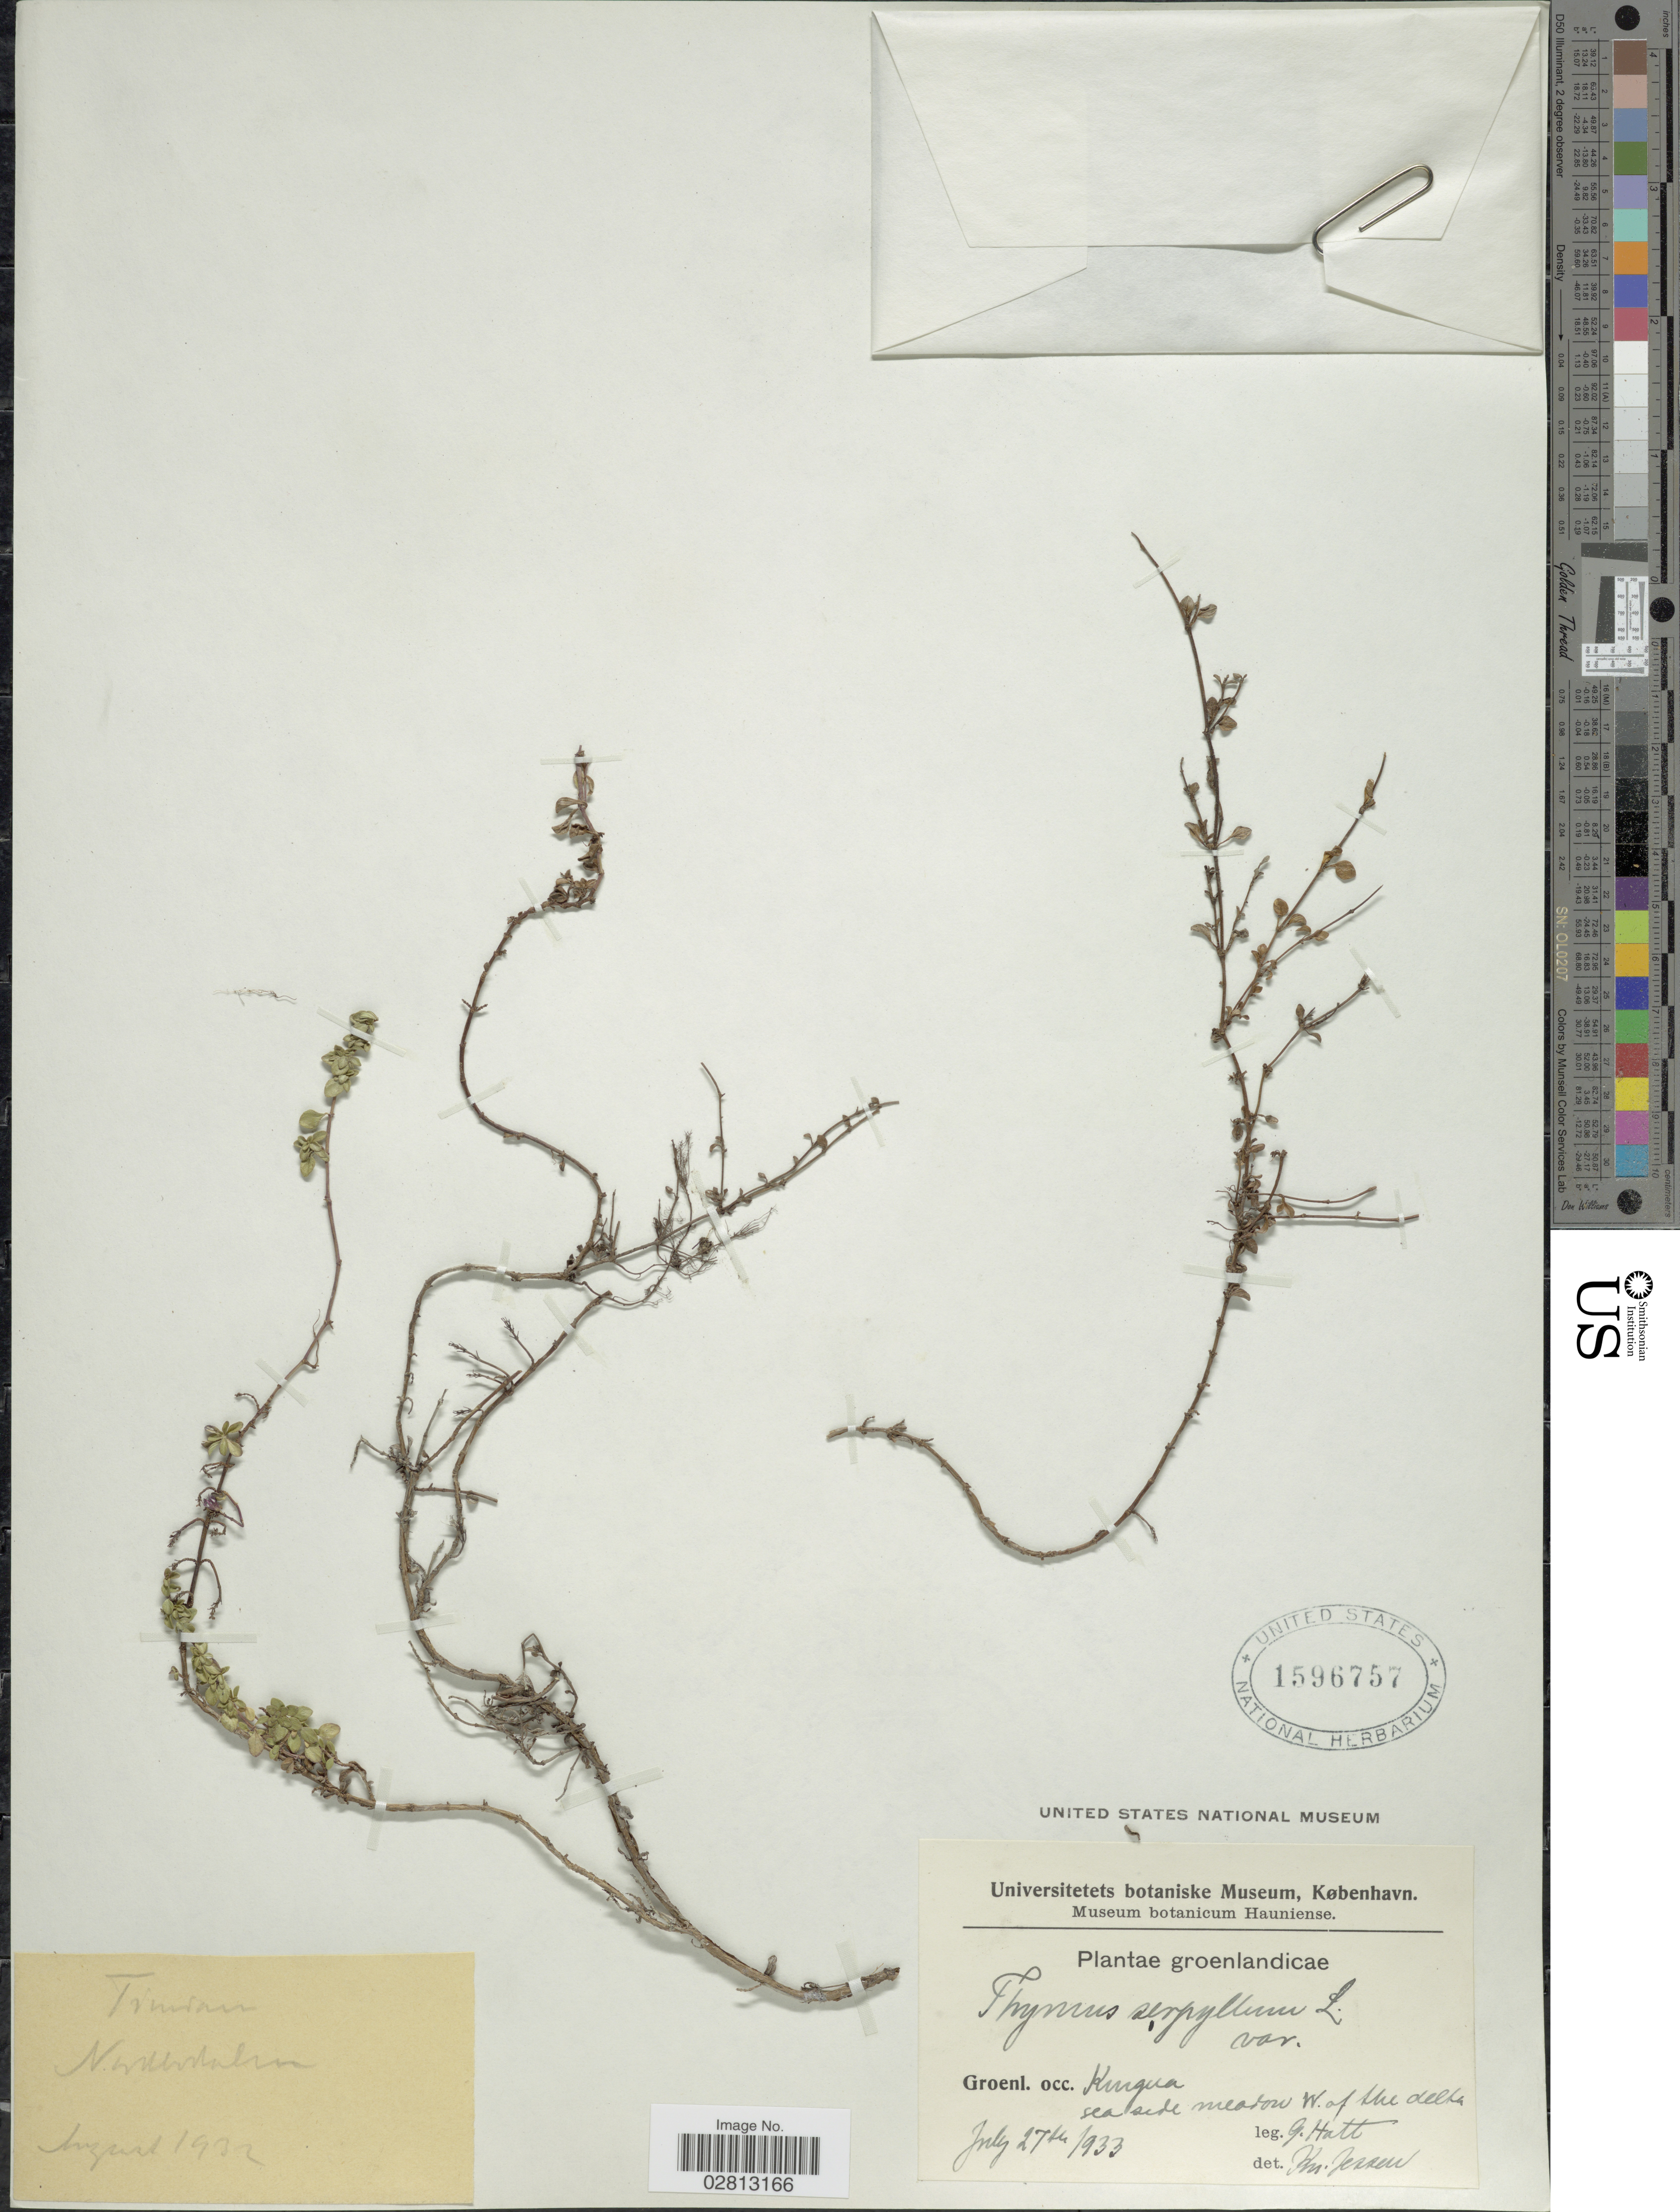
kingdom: Plantae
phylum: Tracheophyta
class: Magnoliopsida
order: Lamiales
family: Lamiaceae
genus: Thymus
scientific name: Thymus serpyllum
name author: L.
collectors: G. Hatt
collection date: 1933-07-27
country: Greenland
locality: Groenl. occ. Kingua, sea side meadow W. of the delta.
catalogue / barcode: US 1596757